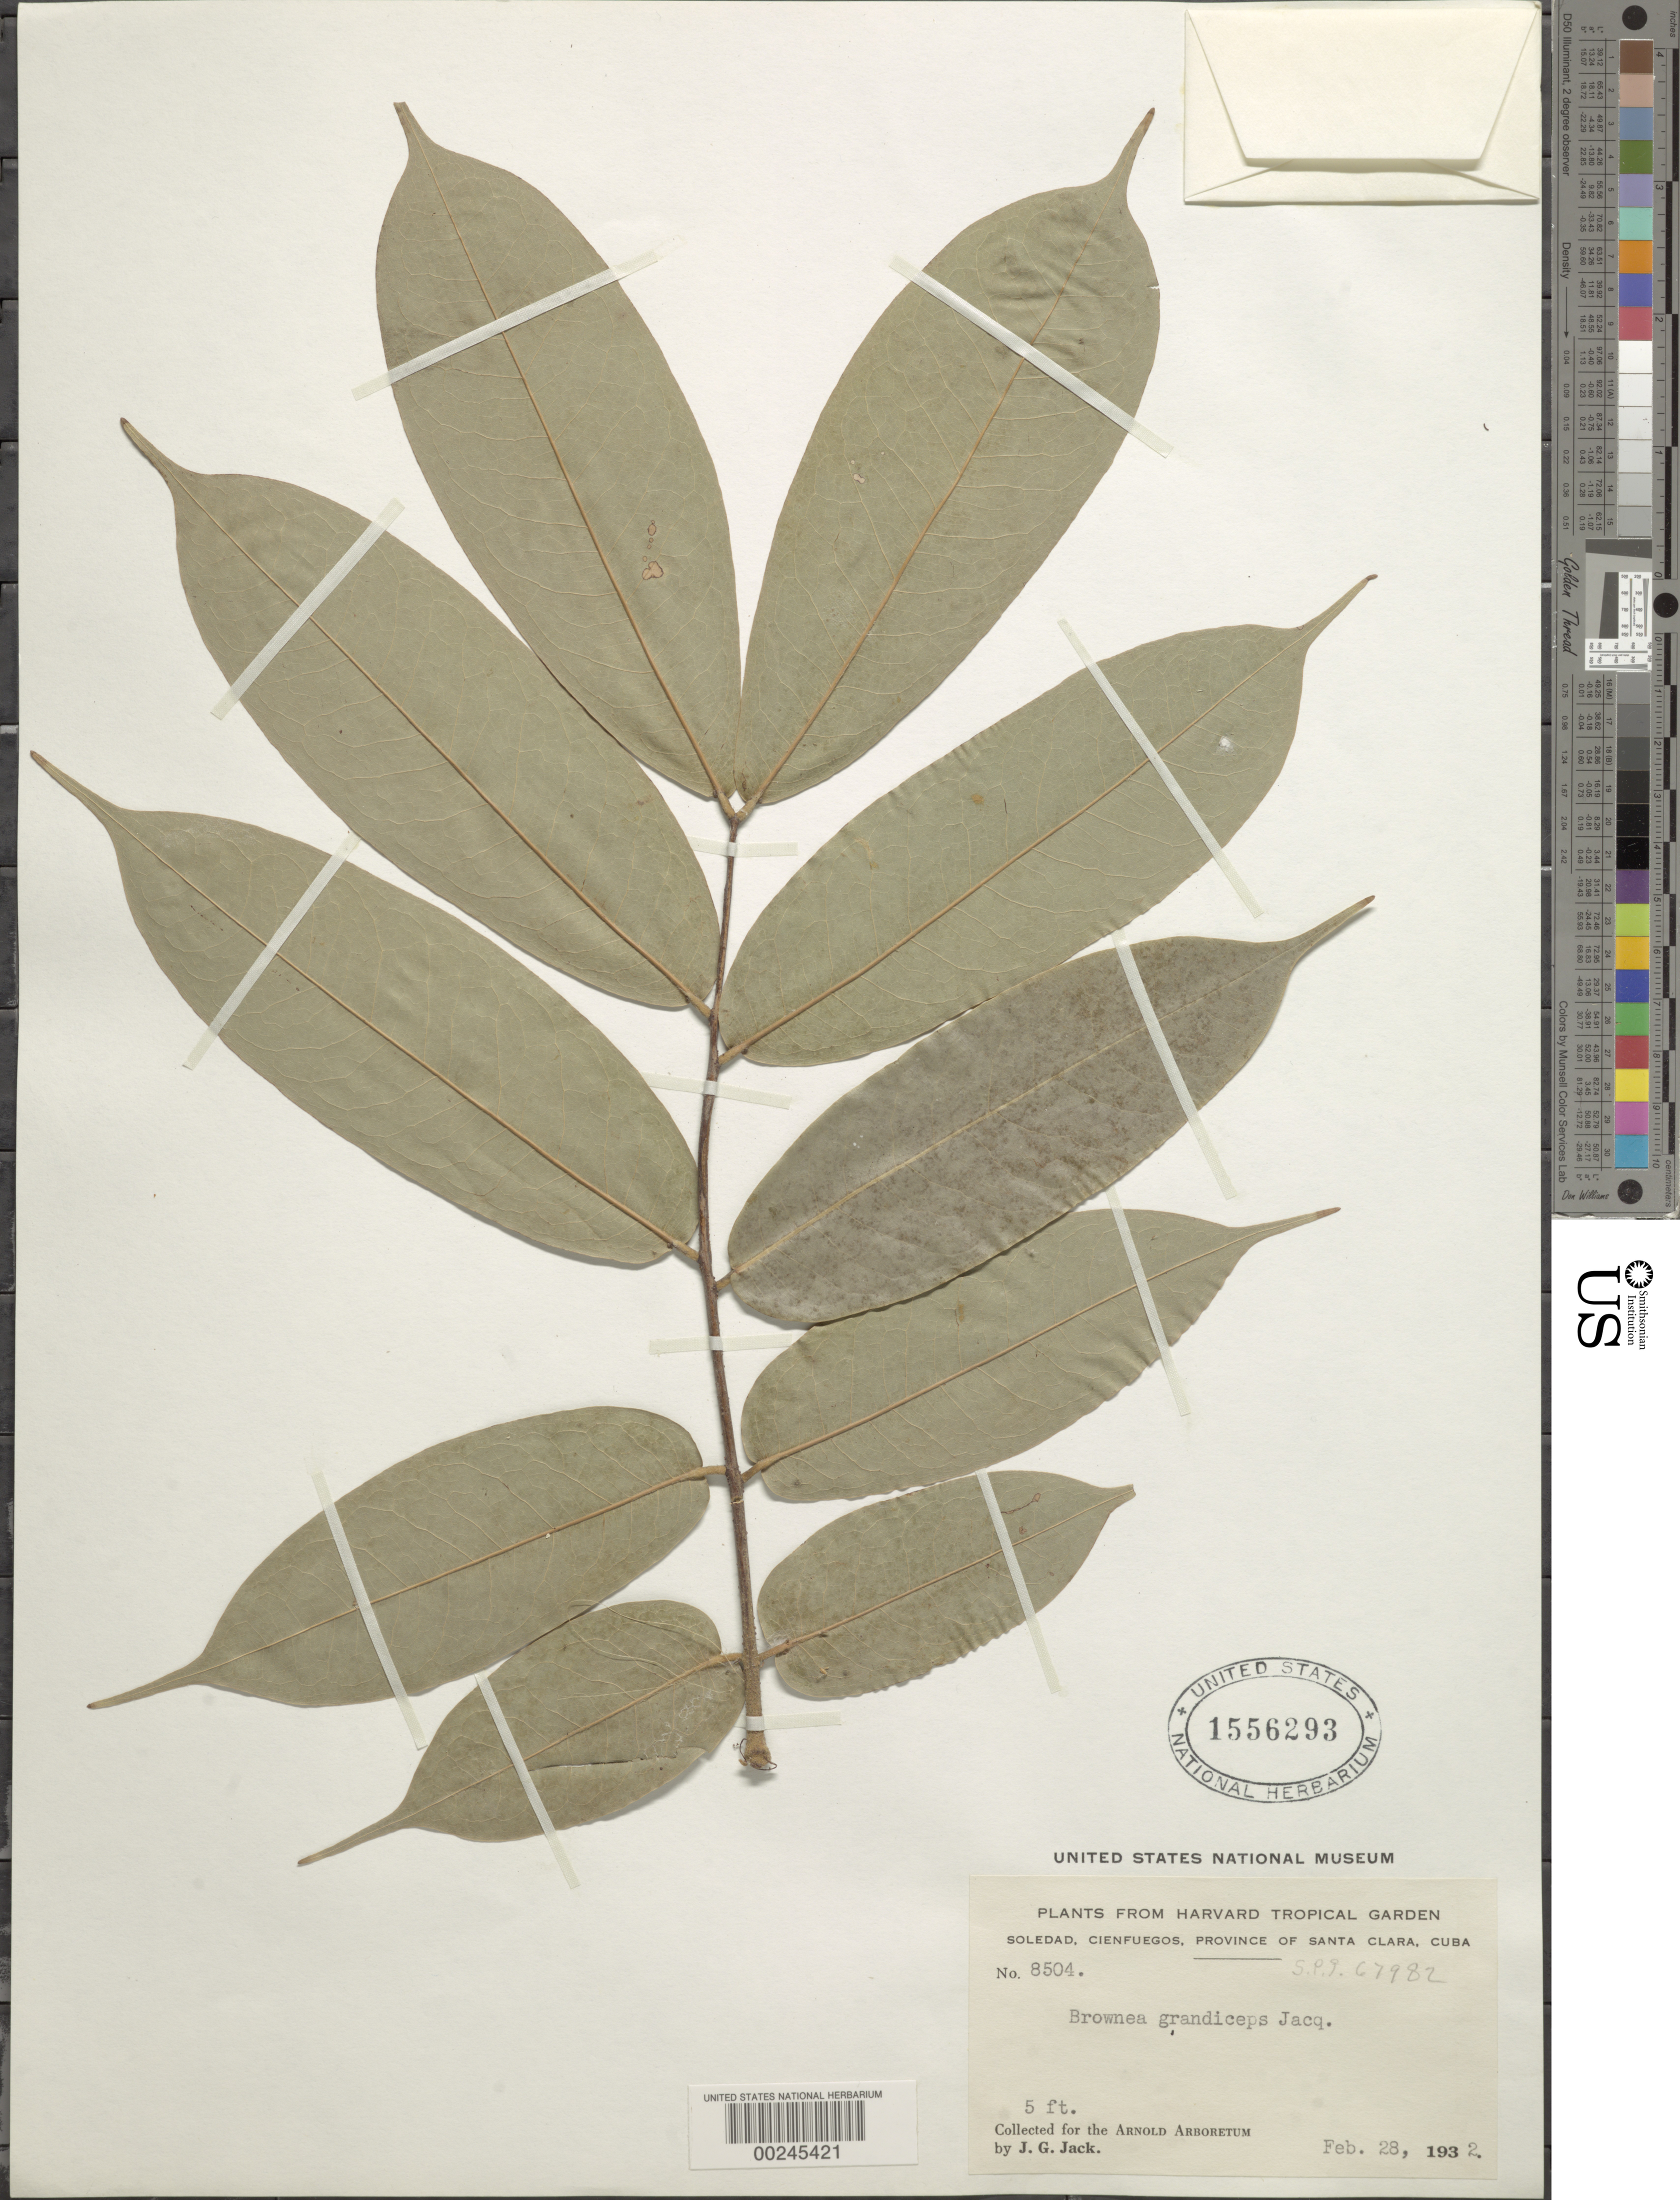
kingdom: Plantae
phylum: Tracheophyta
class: Magnoliopsida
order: Fabales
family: Fabaceae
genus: Brownea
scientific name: Brownea grandiceps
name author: Jacq.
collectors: J. G. Jack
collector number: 8504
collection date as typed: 28 Feb 1932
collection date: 1932-02-28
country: Cuba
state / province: Las Villas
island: Greater Antilles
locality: Soledad, cienfuegos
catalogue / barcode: US 1556293